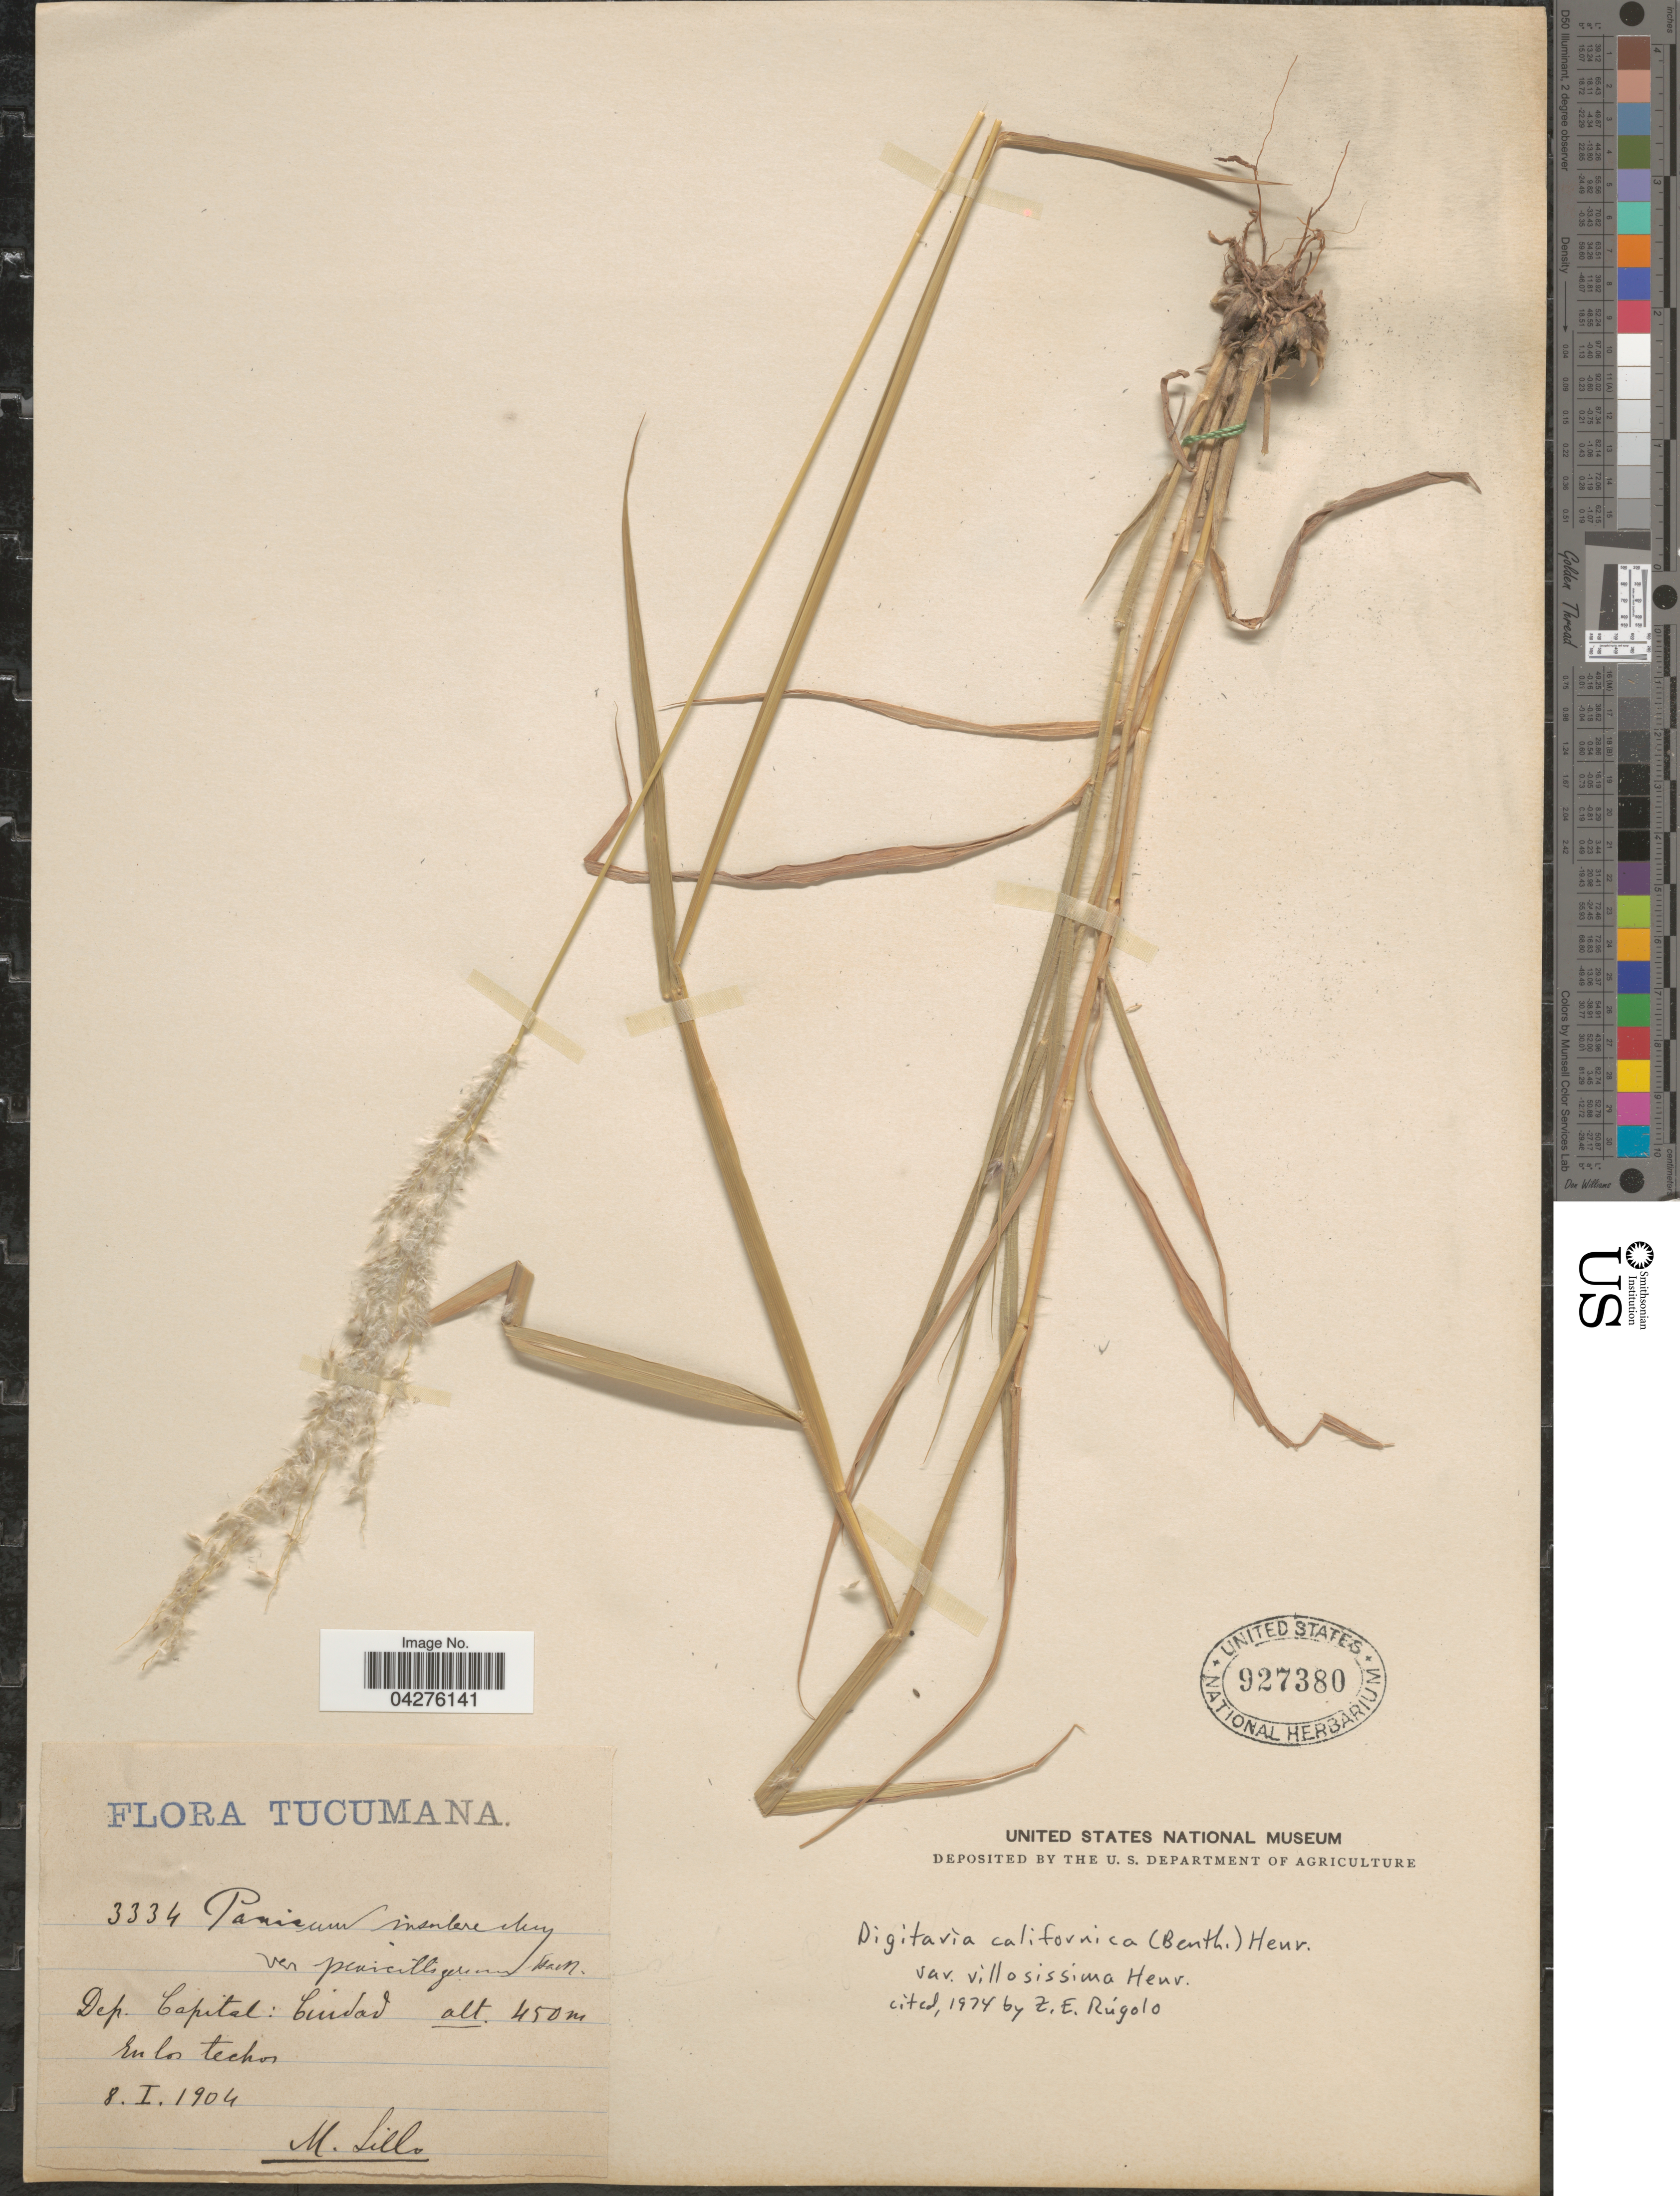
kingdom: Plantae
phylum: Tracheophyta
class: Liliopsida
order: Poales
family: Poaceae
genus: Digitaria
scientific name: Digitaria californica var. villosissima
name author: Henr.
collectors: M. Lillo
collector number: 3334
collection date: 1904-01-08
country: Argentina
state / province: Tucuman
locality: Dep. Capital: Cuidad.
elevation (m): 450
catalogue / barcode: US 927380